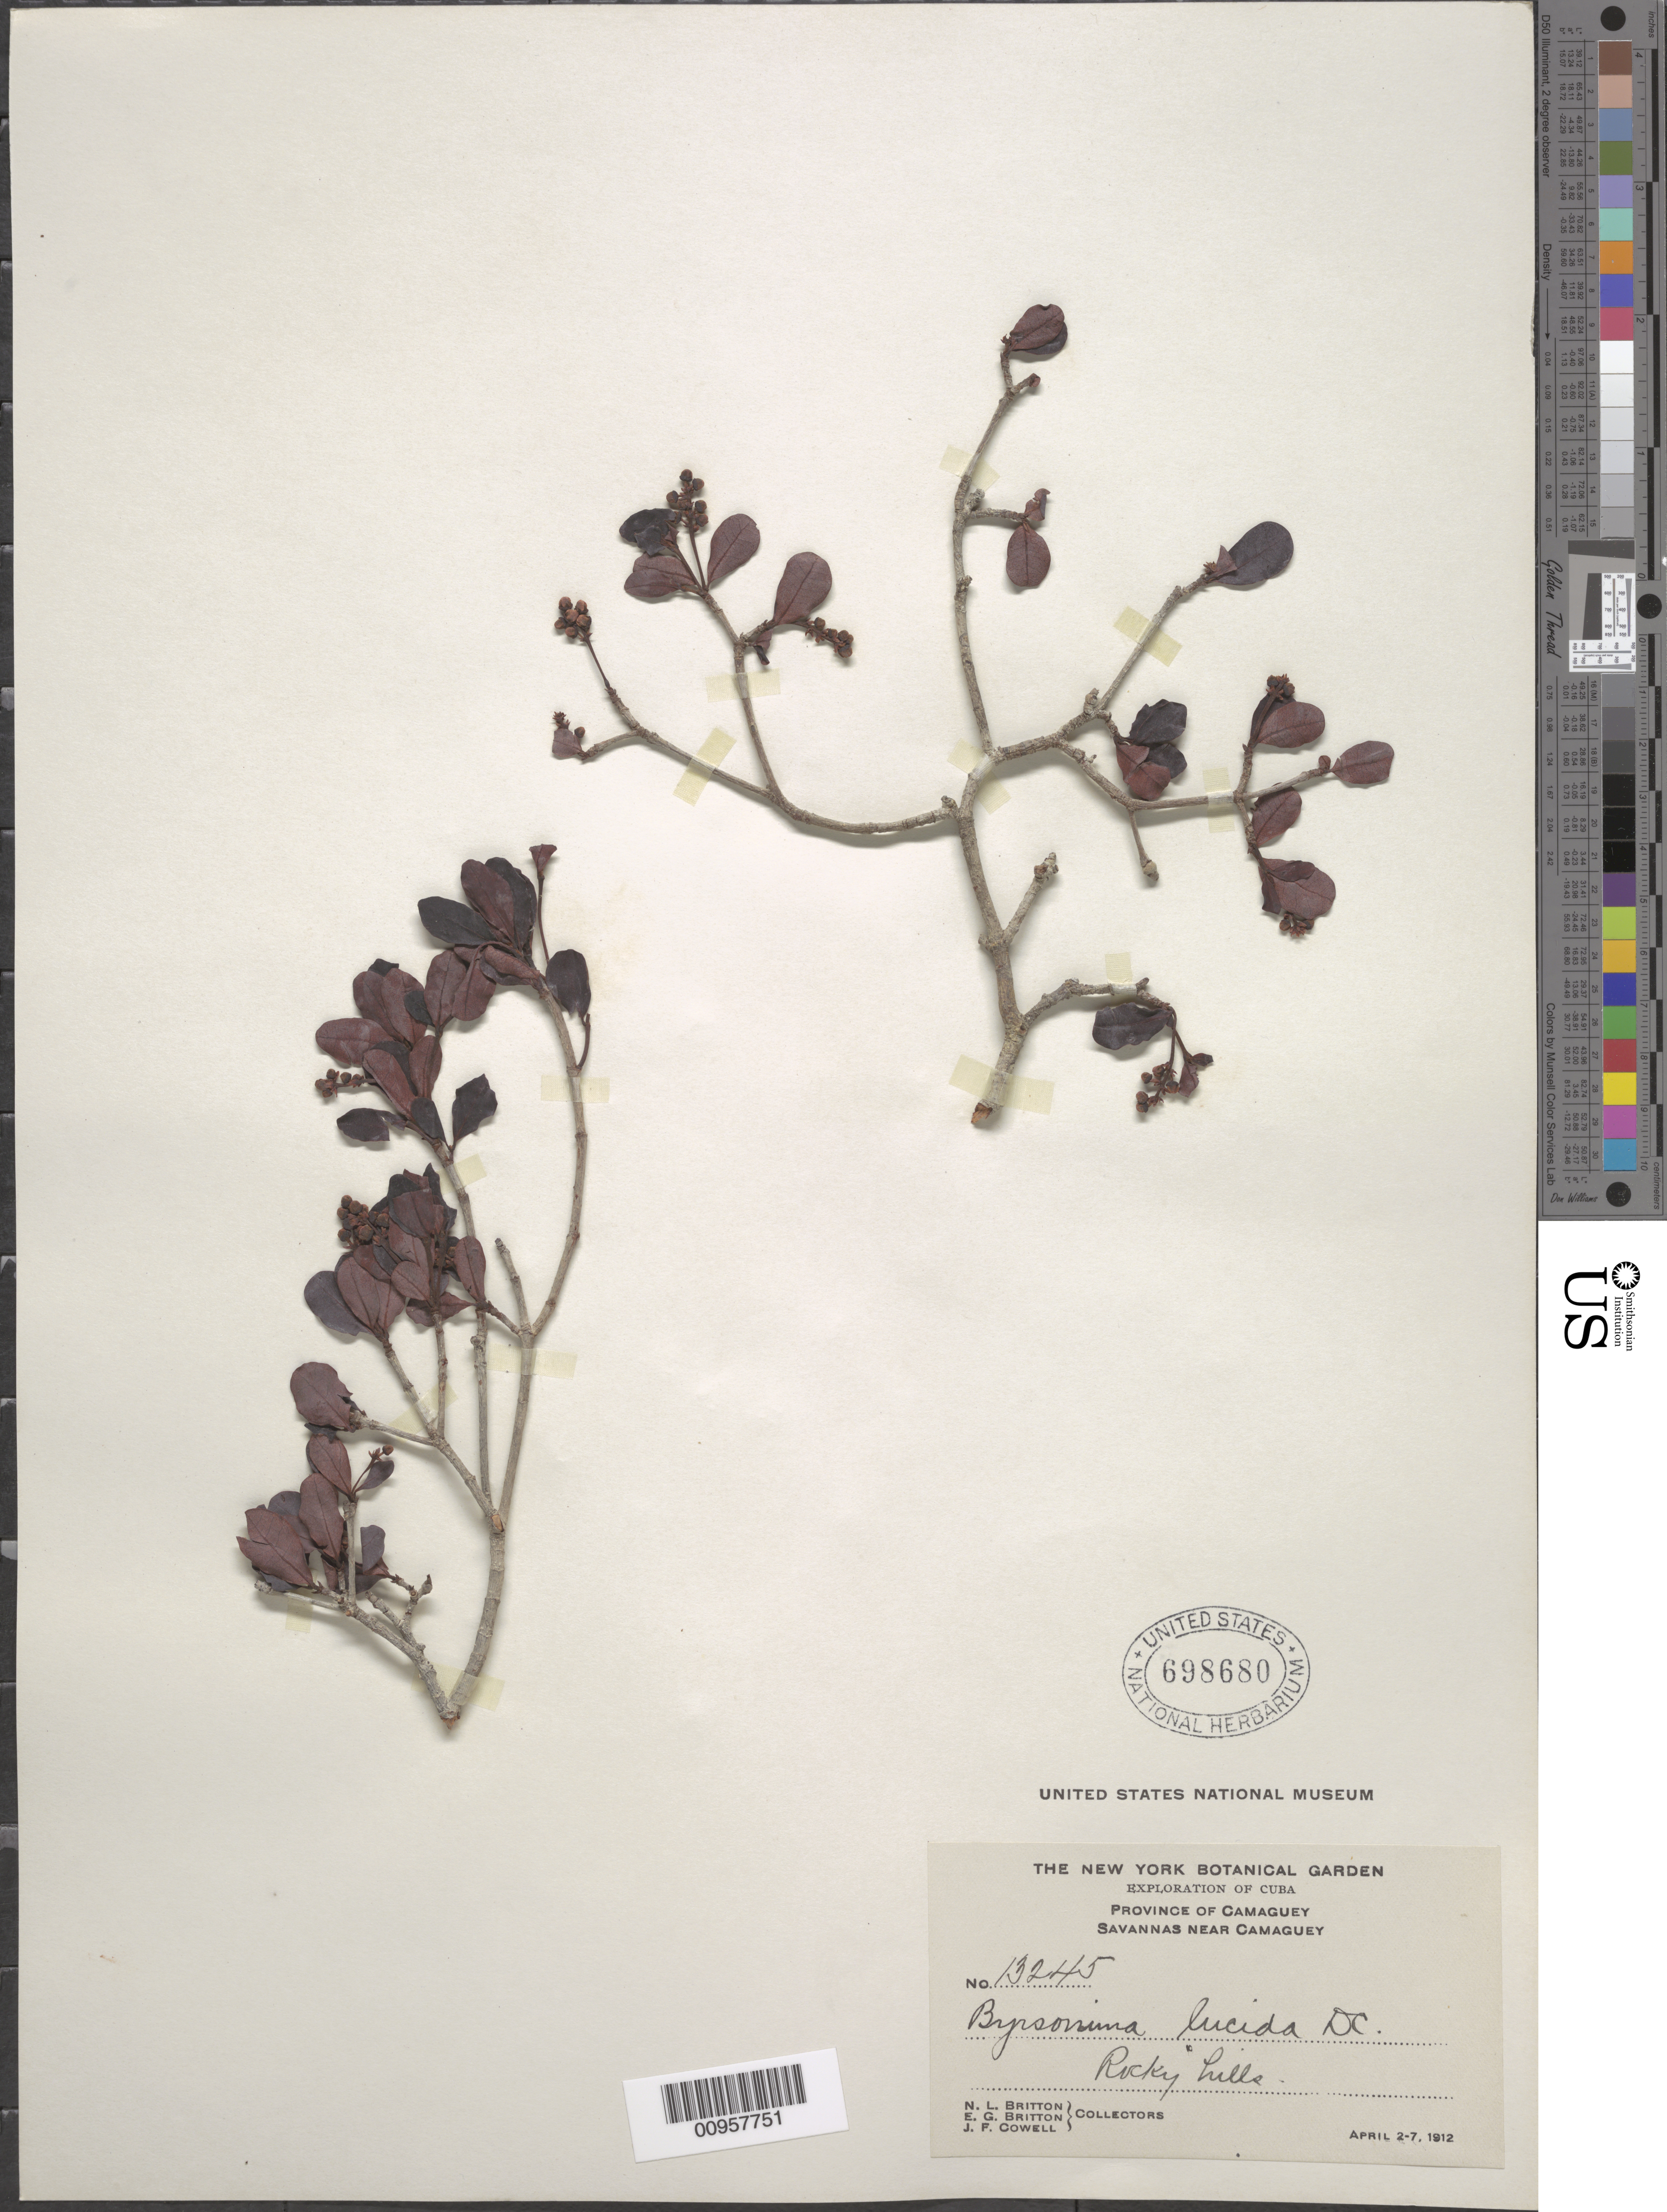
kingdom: Plantae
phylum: Tracheophyta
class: Magnoliopsida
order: Malpighiales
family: Malpighiaceae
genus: Byrsonima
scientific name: Byrsonima lucida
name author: (Mill.) DC.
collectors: N. Britton, E. G. Britton & J. F. Cowell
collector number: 13245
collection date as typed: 02 Apr 1912 to 07 Apr 1912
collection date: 1912-04-02/1912-04-07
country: Cuba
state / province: Camaguey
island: Cuba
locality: Savannas near Camaguey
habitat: Rocky hills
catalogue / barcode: US 698680